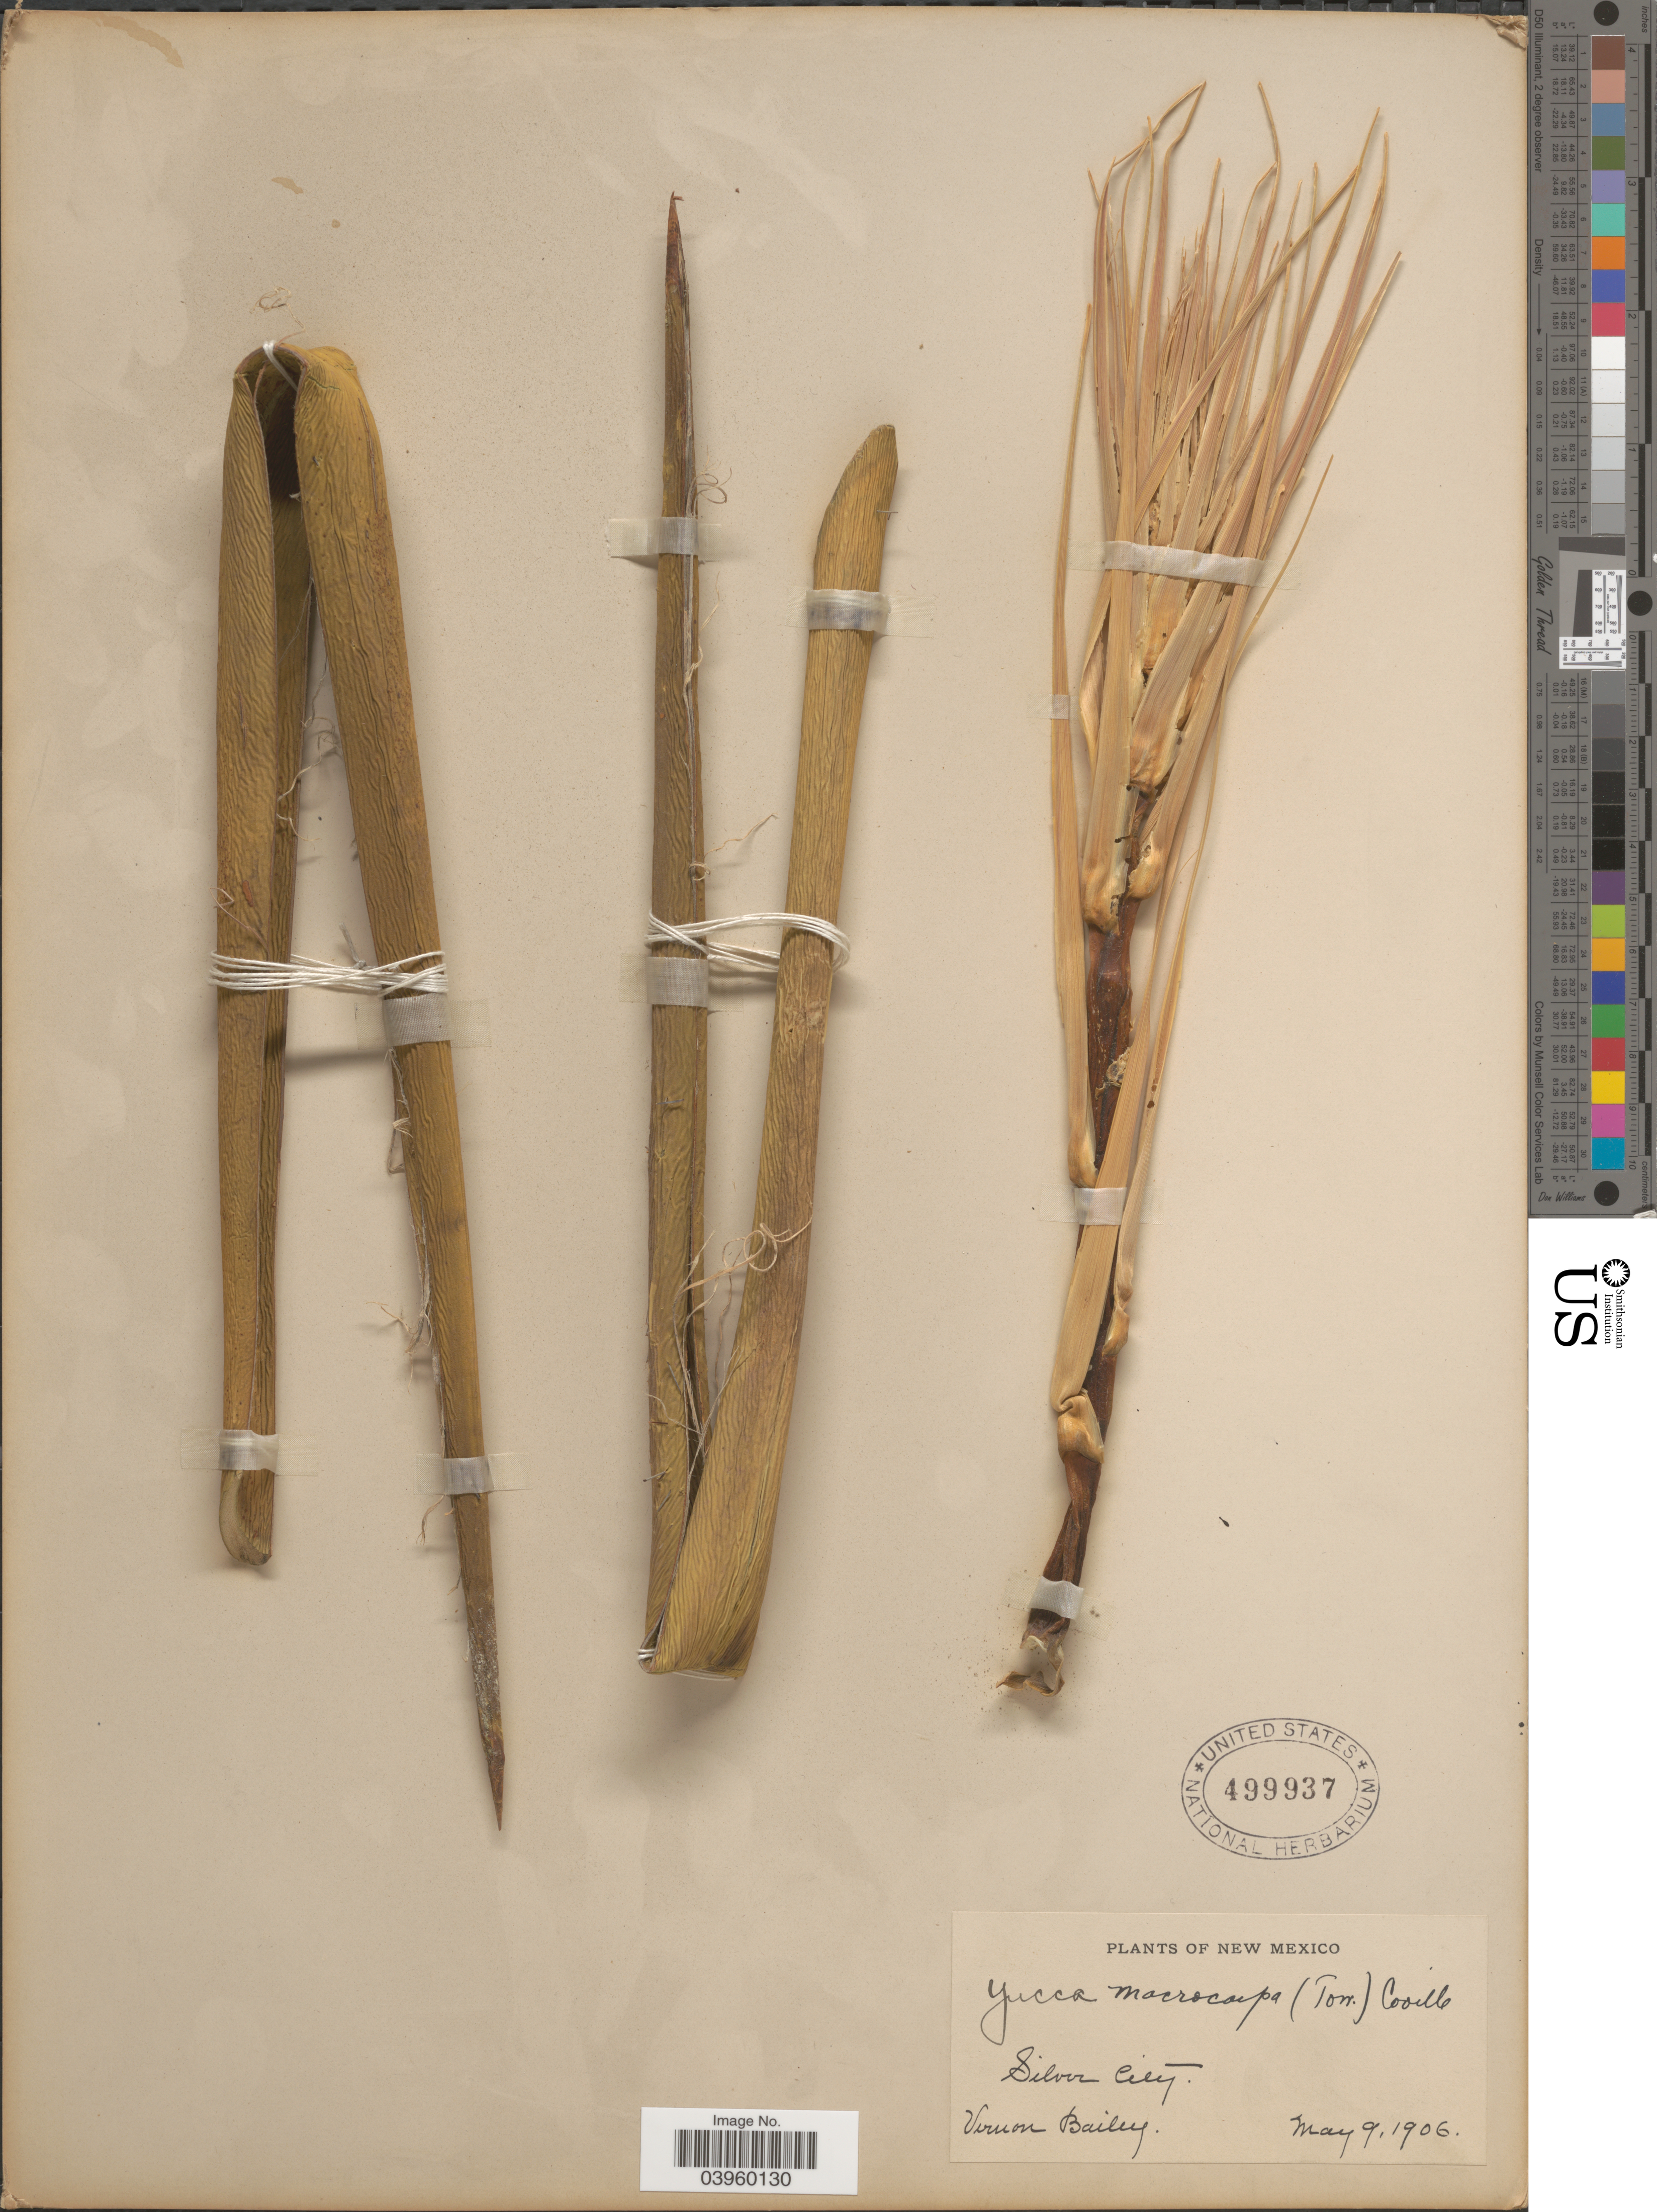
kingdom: Plantae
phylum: Tracheophyta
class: Liliopsida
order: Asparagales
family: Asparagaceae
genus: Yucca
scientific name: Yucca torreyi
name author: Shafer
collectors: V. O. Bailey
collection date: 1906-05-09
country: United States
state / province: New Mexico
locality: Silver City.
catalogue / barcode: US 499937